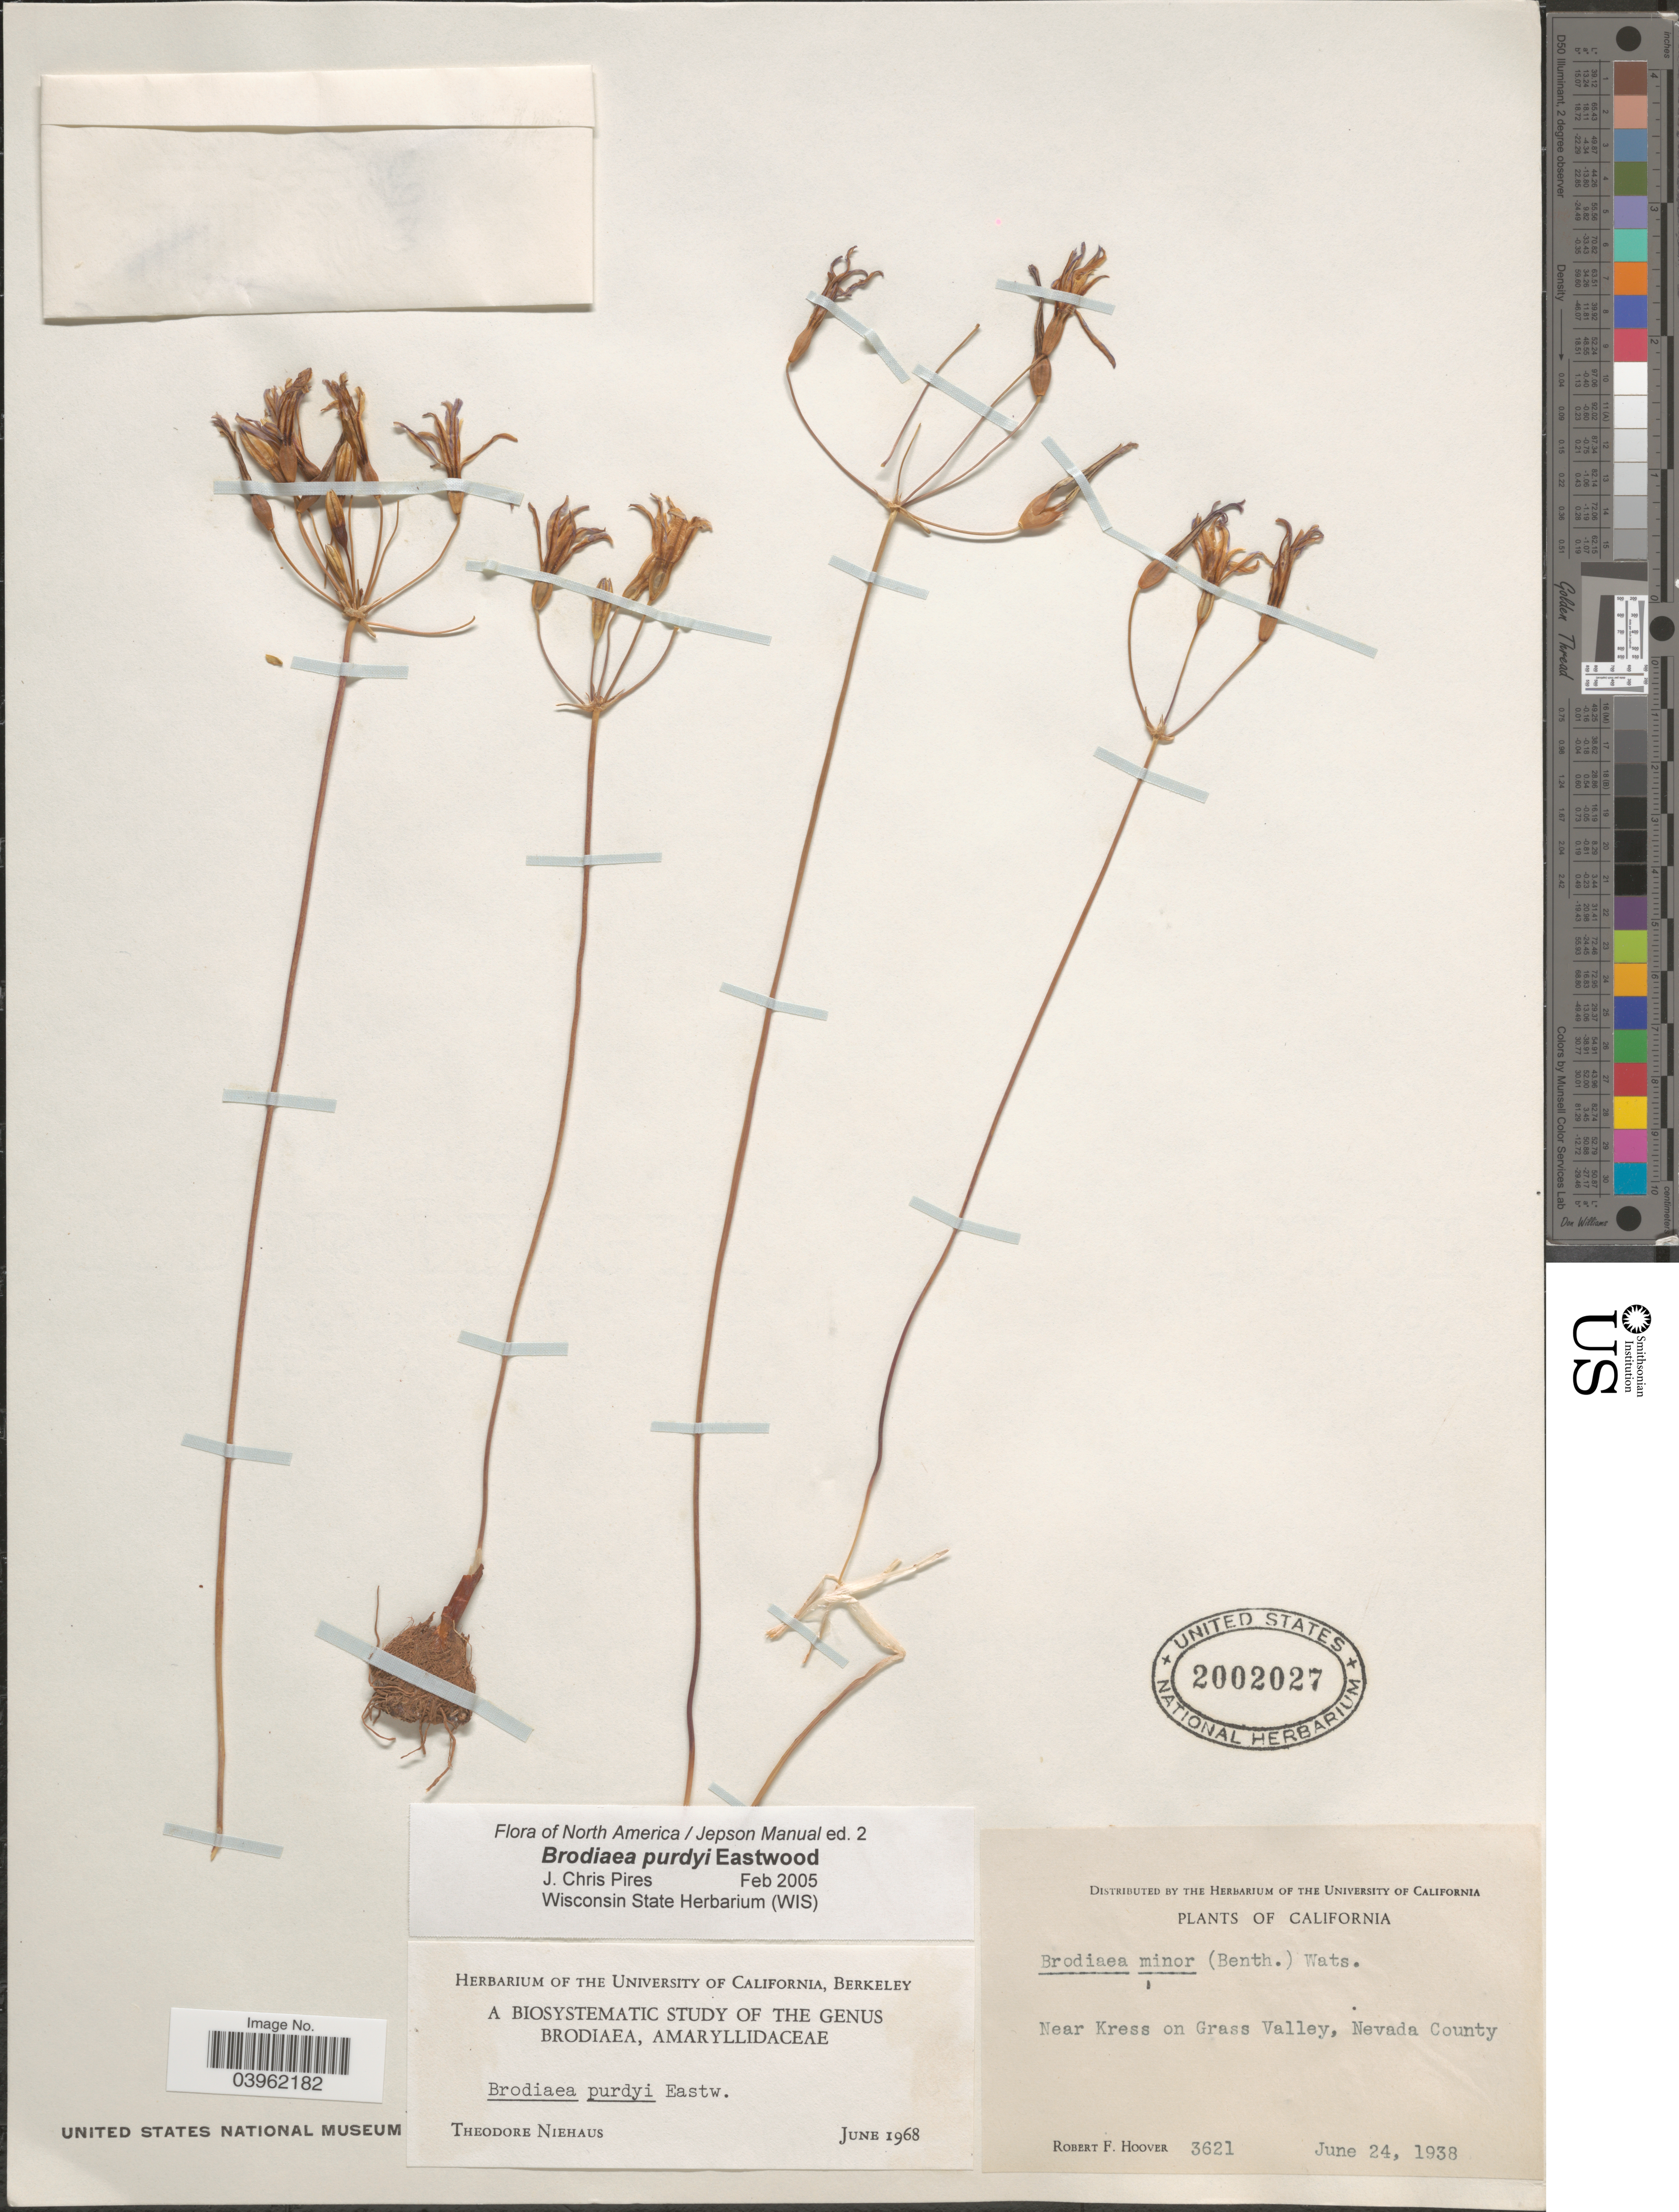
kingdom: Plantae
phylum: Tracheophyta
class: Liliopsida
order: Asparagales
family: Asparagaceae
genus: Brodiaea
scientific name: Brodiaea purdyi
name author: Eastw.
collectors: R. F. Hoover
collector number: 3621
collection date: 1938-06-24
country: United States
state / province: California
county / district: Nevada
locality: Near Kress on Grass Valley, Nevada County.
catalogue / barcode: US 2002027